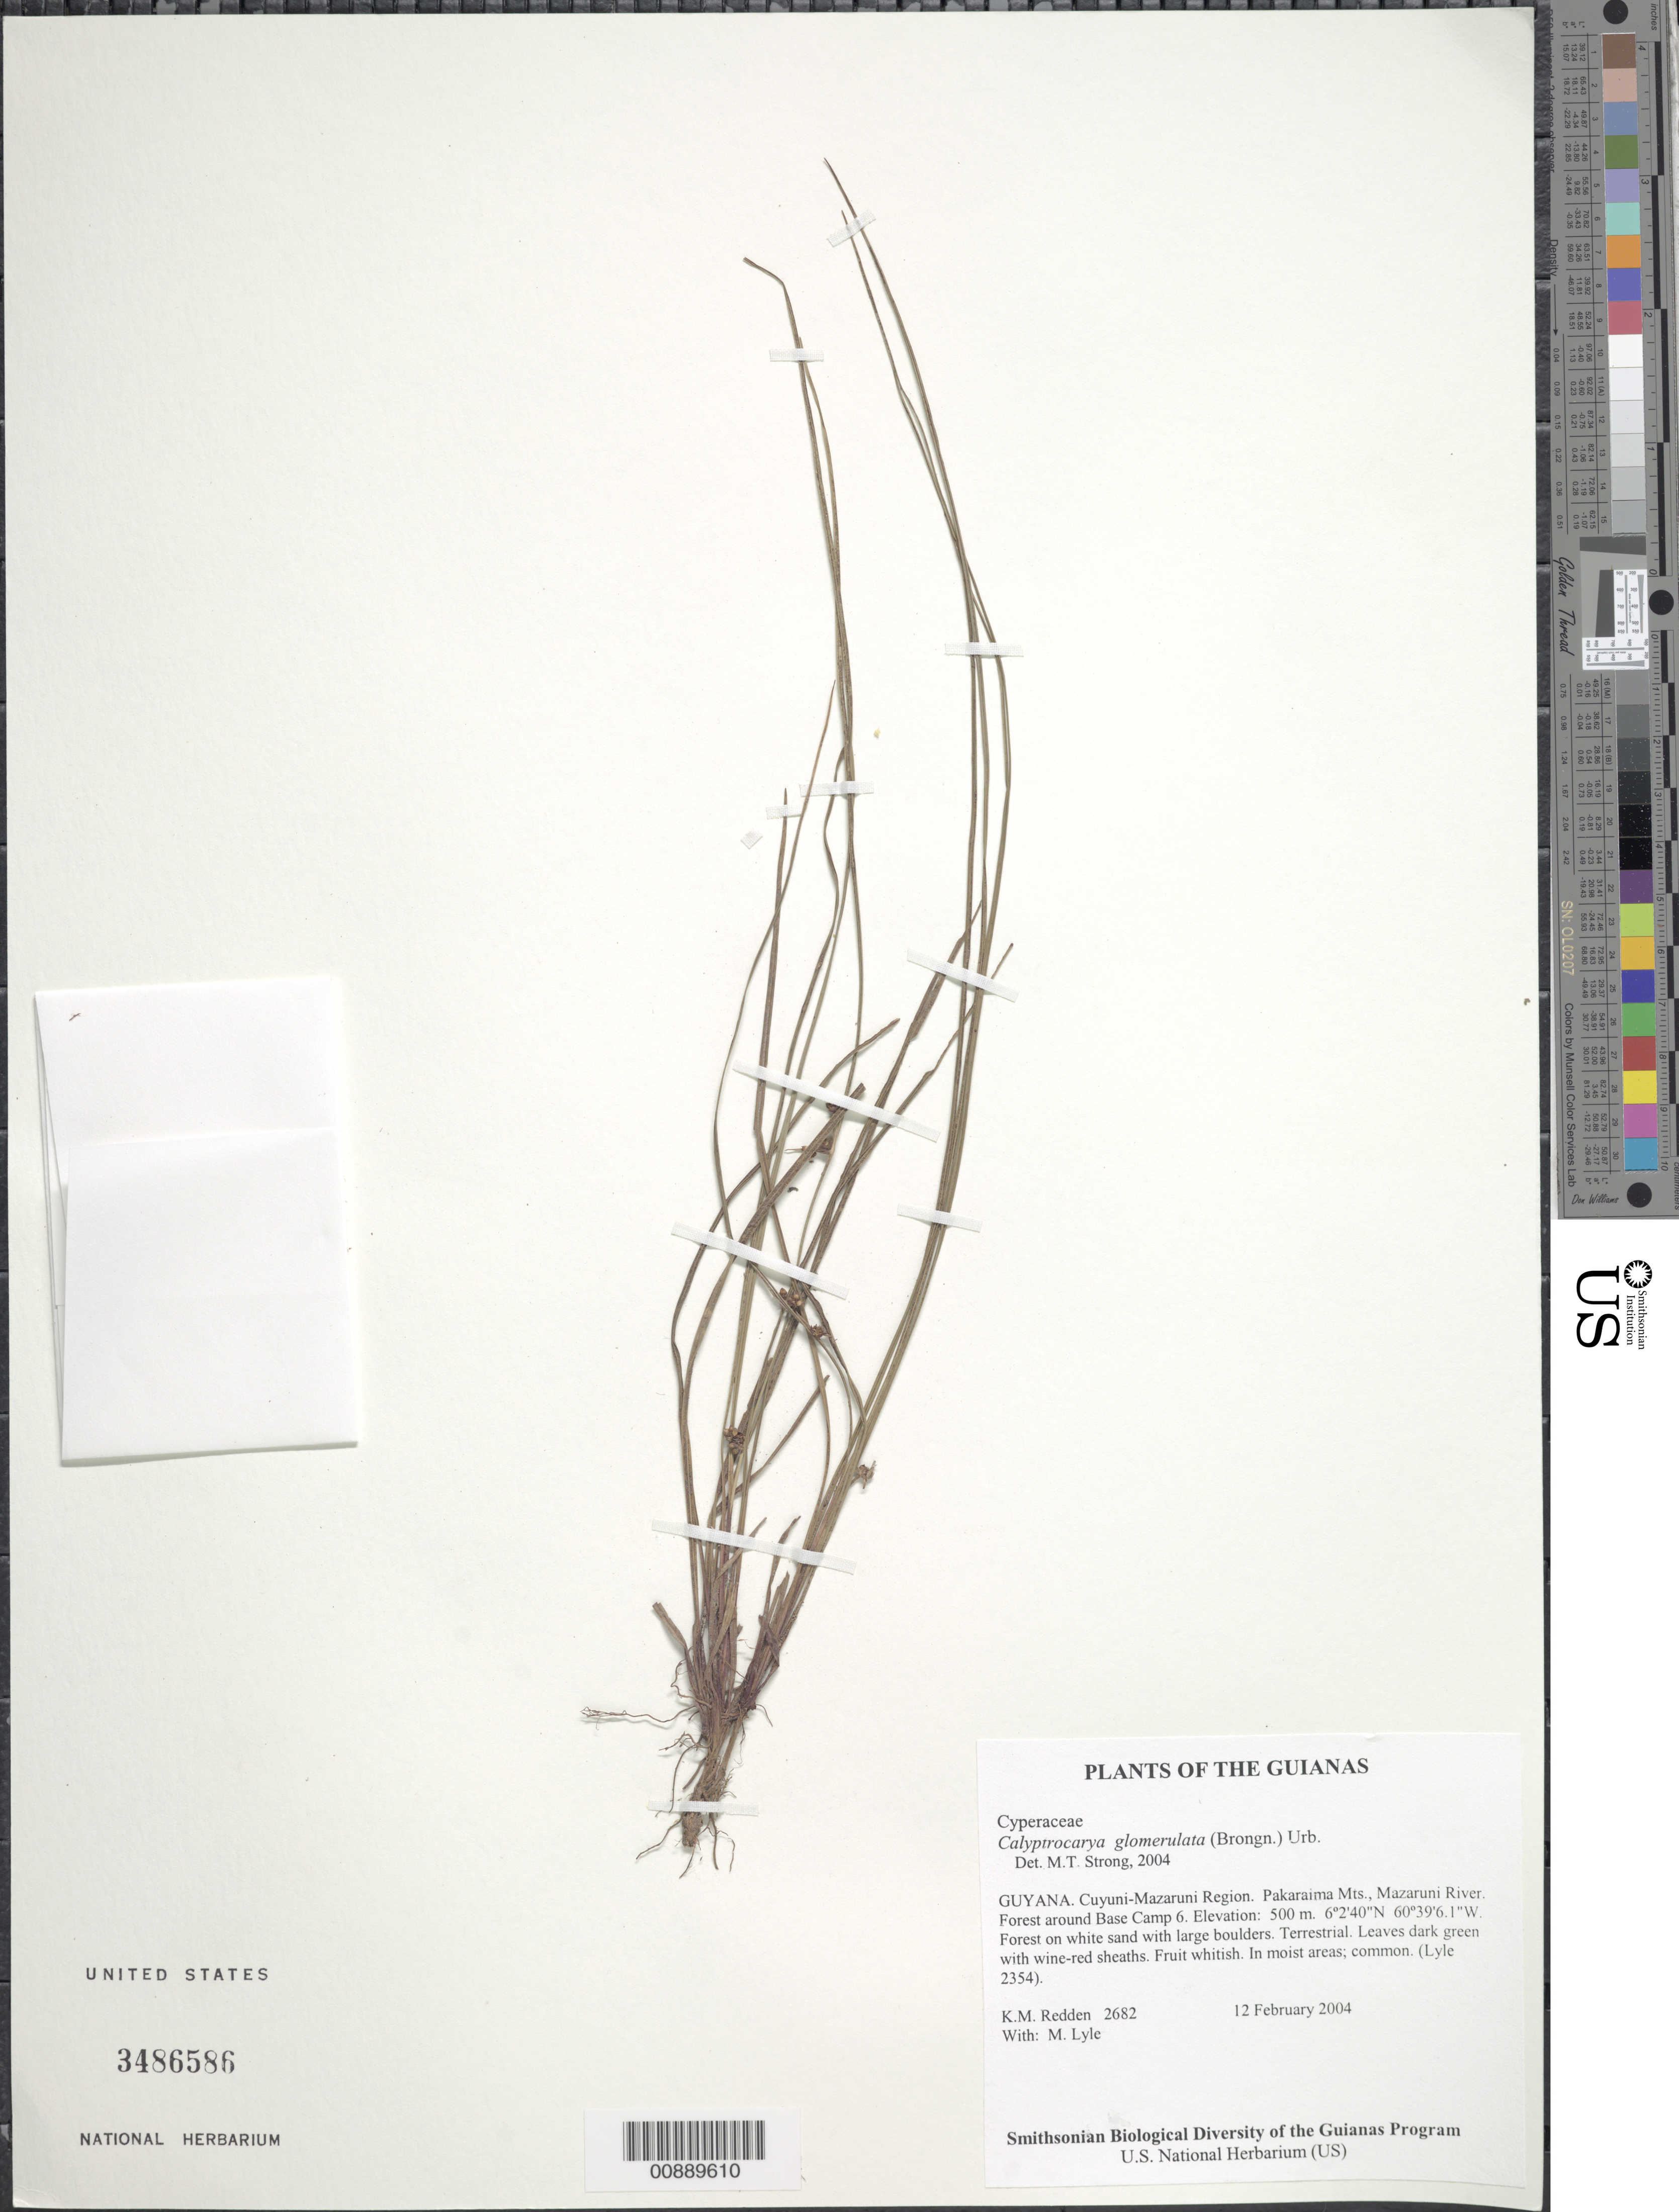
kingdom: Plantae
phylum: Tracheophyta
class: Liliopsida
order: Poales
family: Cyperaceae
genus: Calyptrocarya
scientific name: Calyptrocarya glomerulata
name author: (Brongn.) Urb.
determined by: Strong, M. T., (US), Smithsonian Institution - National Museum of Natural History (UNITED STATES)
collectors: K. M. Redden & M. Lyle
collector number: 2682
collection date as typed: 12 February 2004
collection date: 2004-02-12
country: Guyana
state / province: Cuyuni-Mazaruni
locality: Pakaraima Mts., Mazaruni River. Forest around Base Camp 6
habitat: Forest on white sand with large boulders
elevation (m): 500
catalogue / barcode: US 3486586